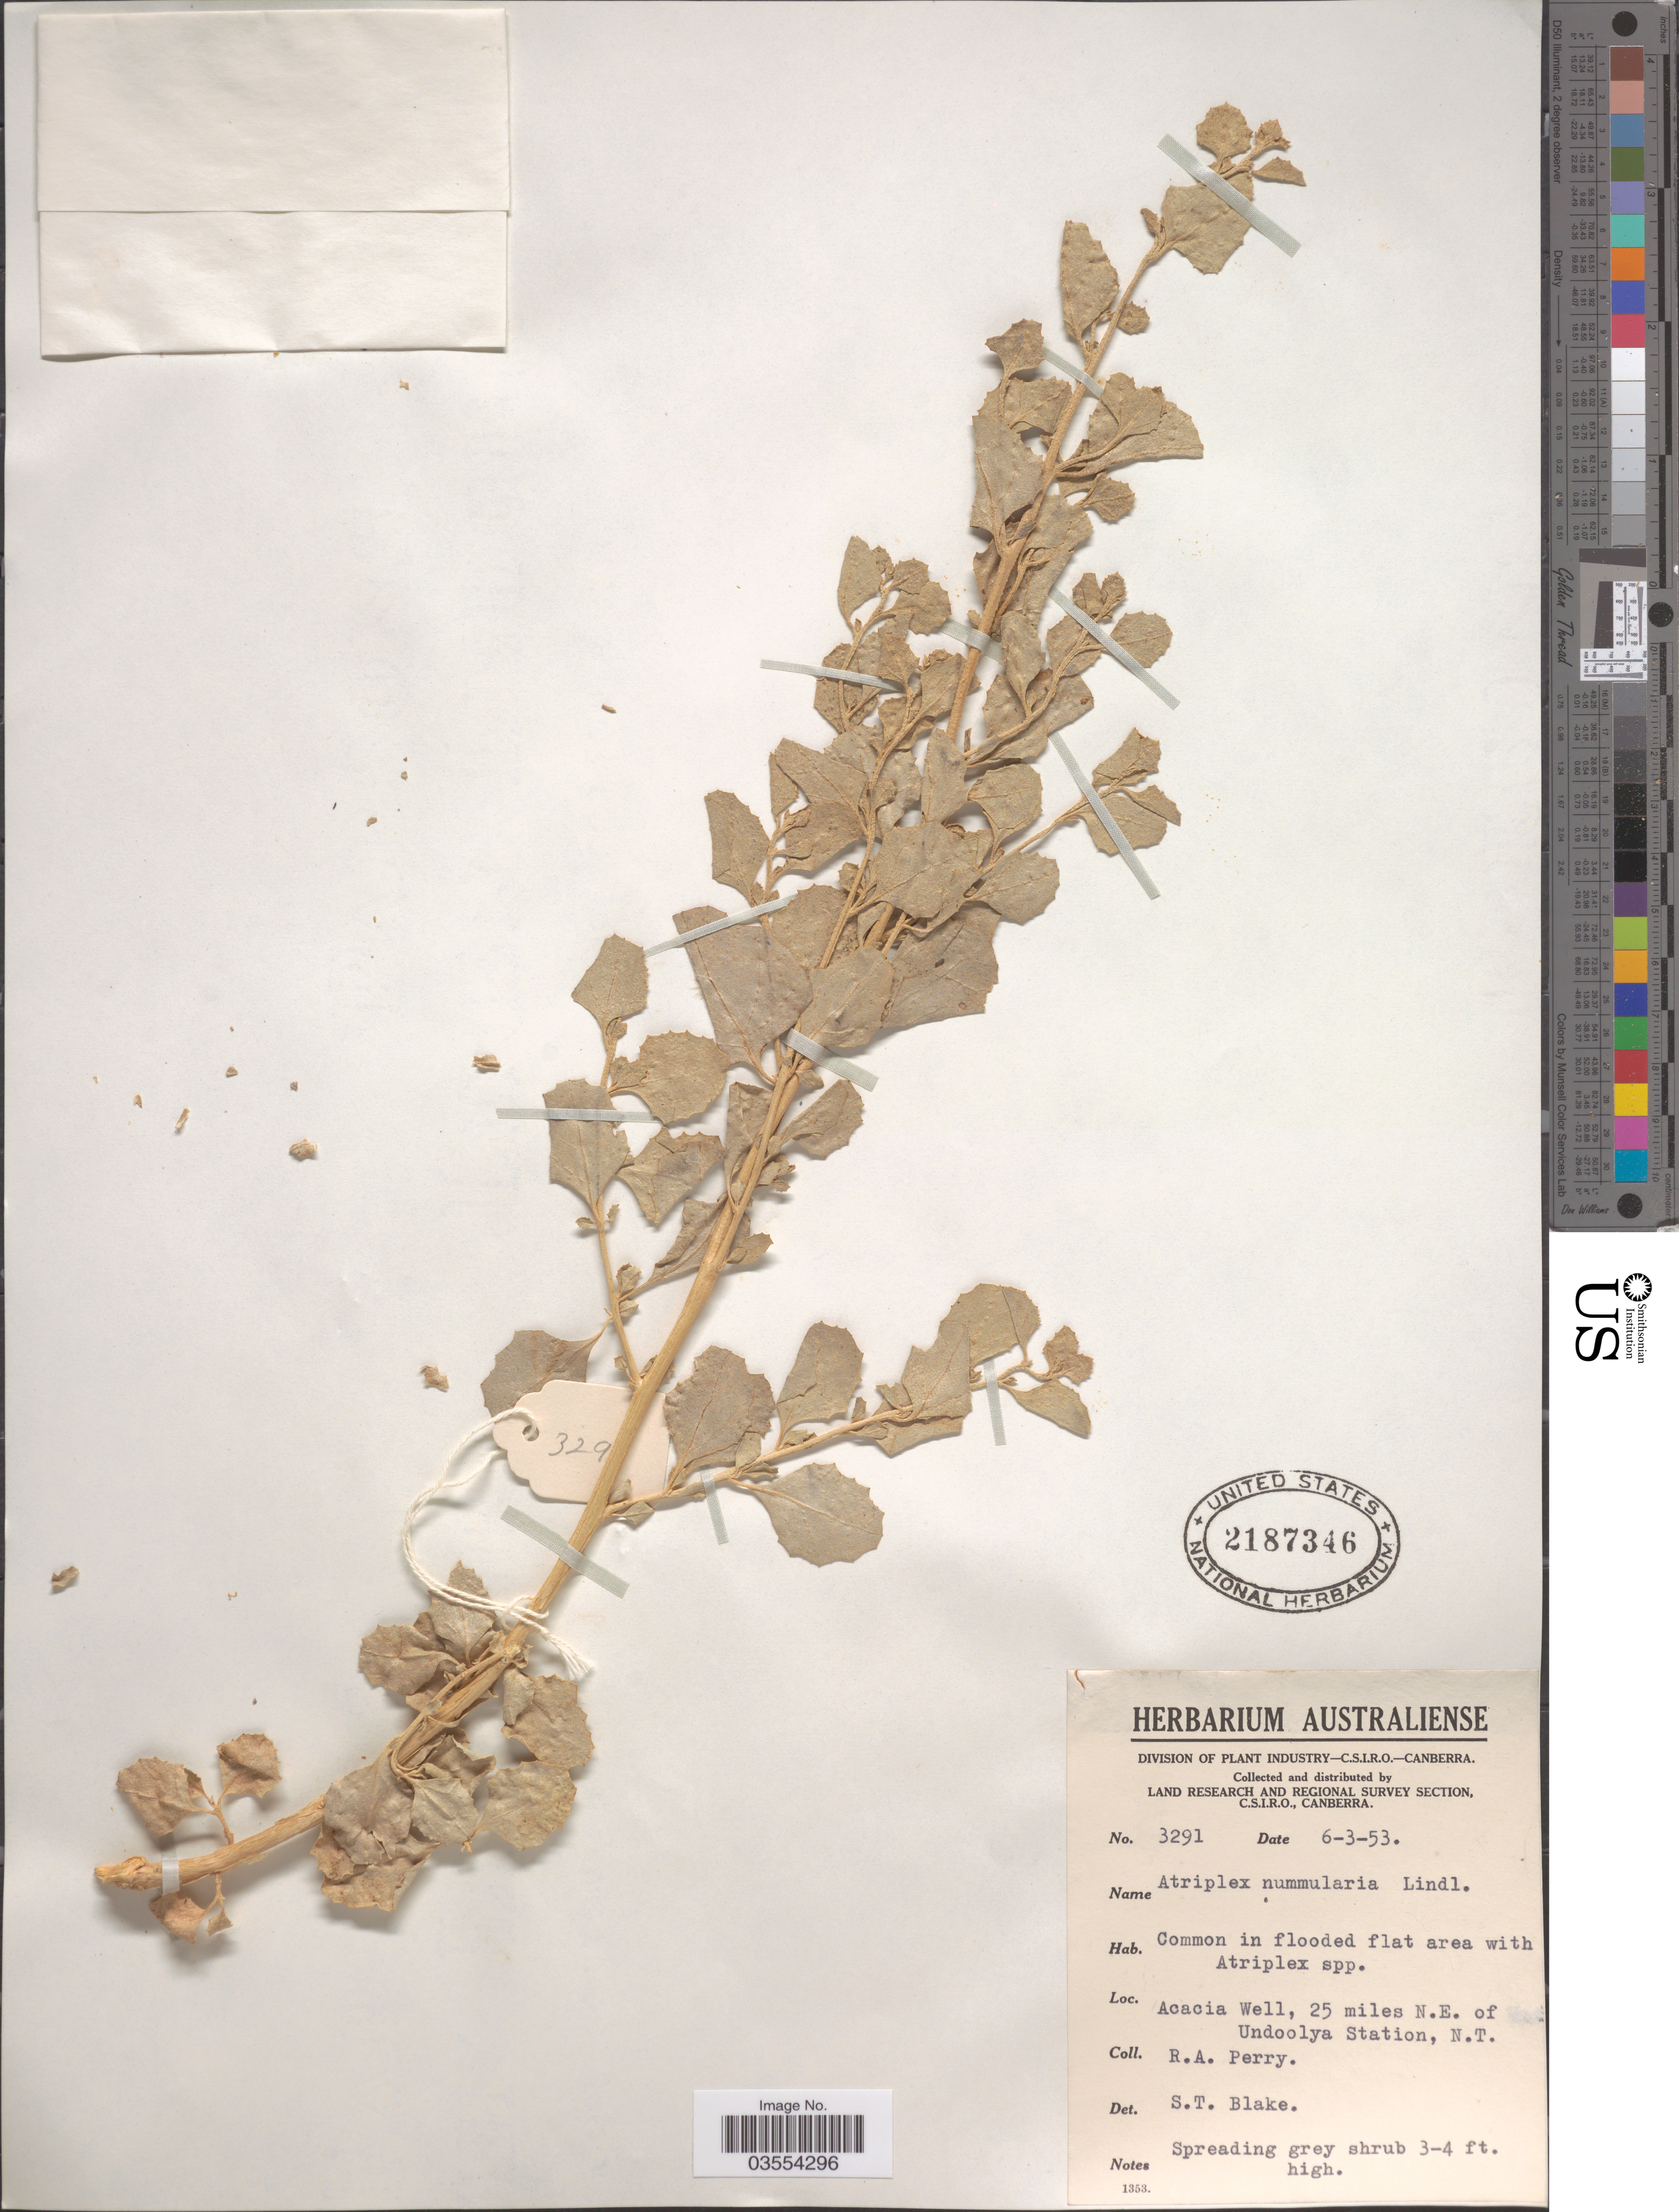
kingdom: Plantae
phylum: Tracheophyta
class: Magnoliopsida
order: Caryophyllales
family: Amaranthaceae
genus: Atriplex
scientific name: Atriplex nummularia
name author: Lindl.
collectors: Perry, R. A.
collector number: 3291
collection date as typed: Transcribed d/m/y: 6/3/53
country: Australia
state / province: Northern Territory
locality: Acacia Well, 25 miles N.E. of Undoolya Station.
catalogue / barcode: US 2187346